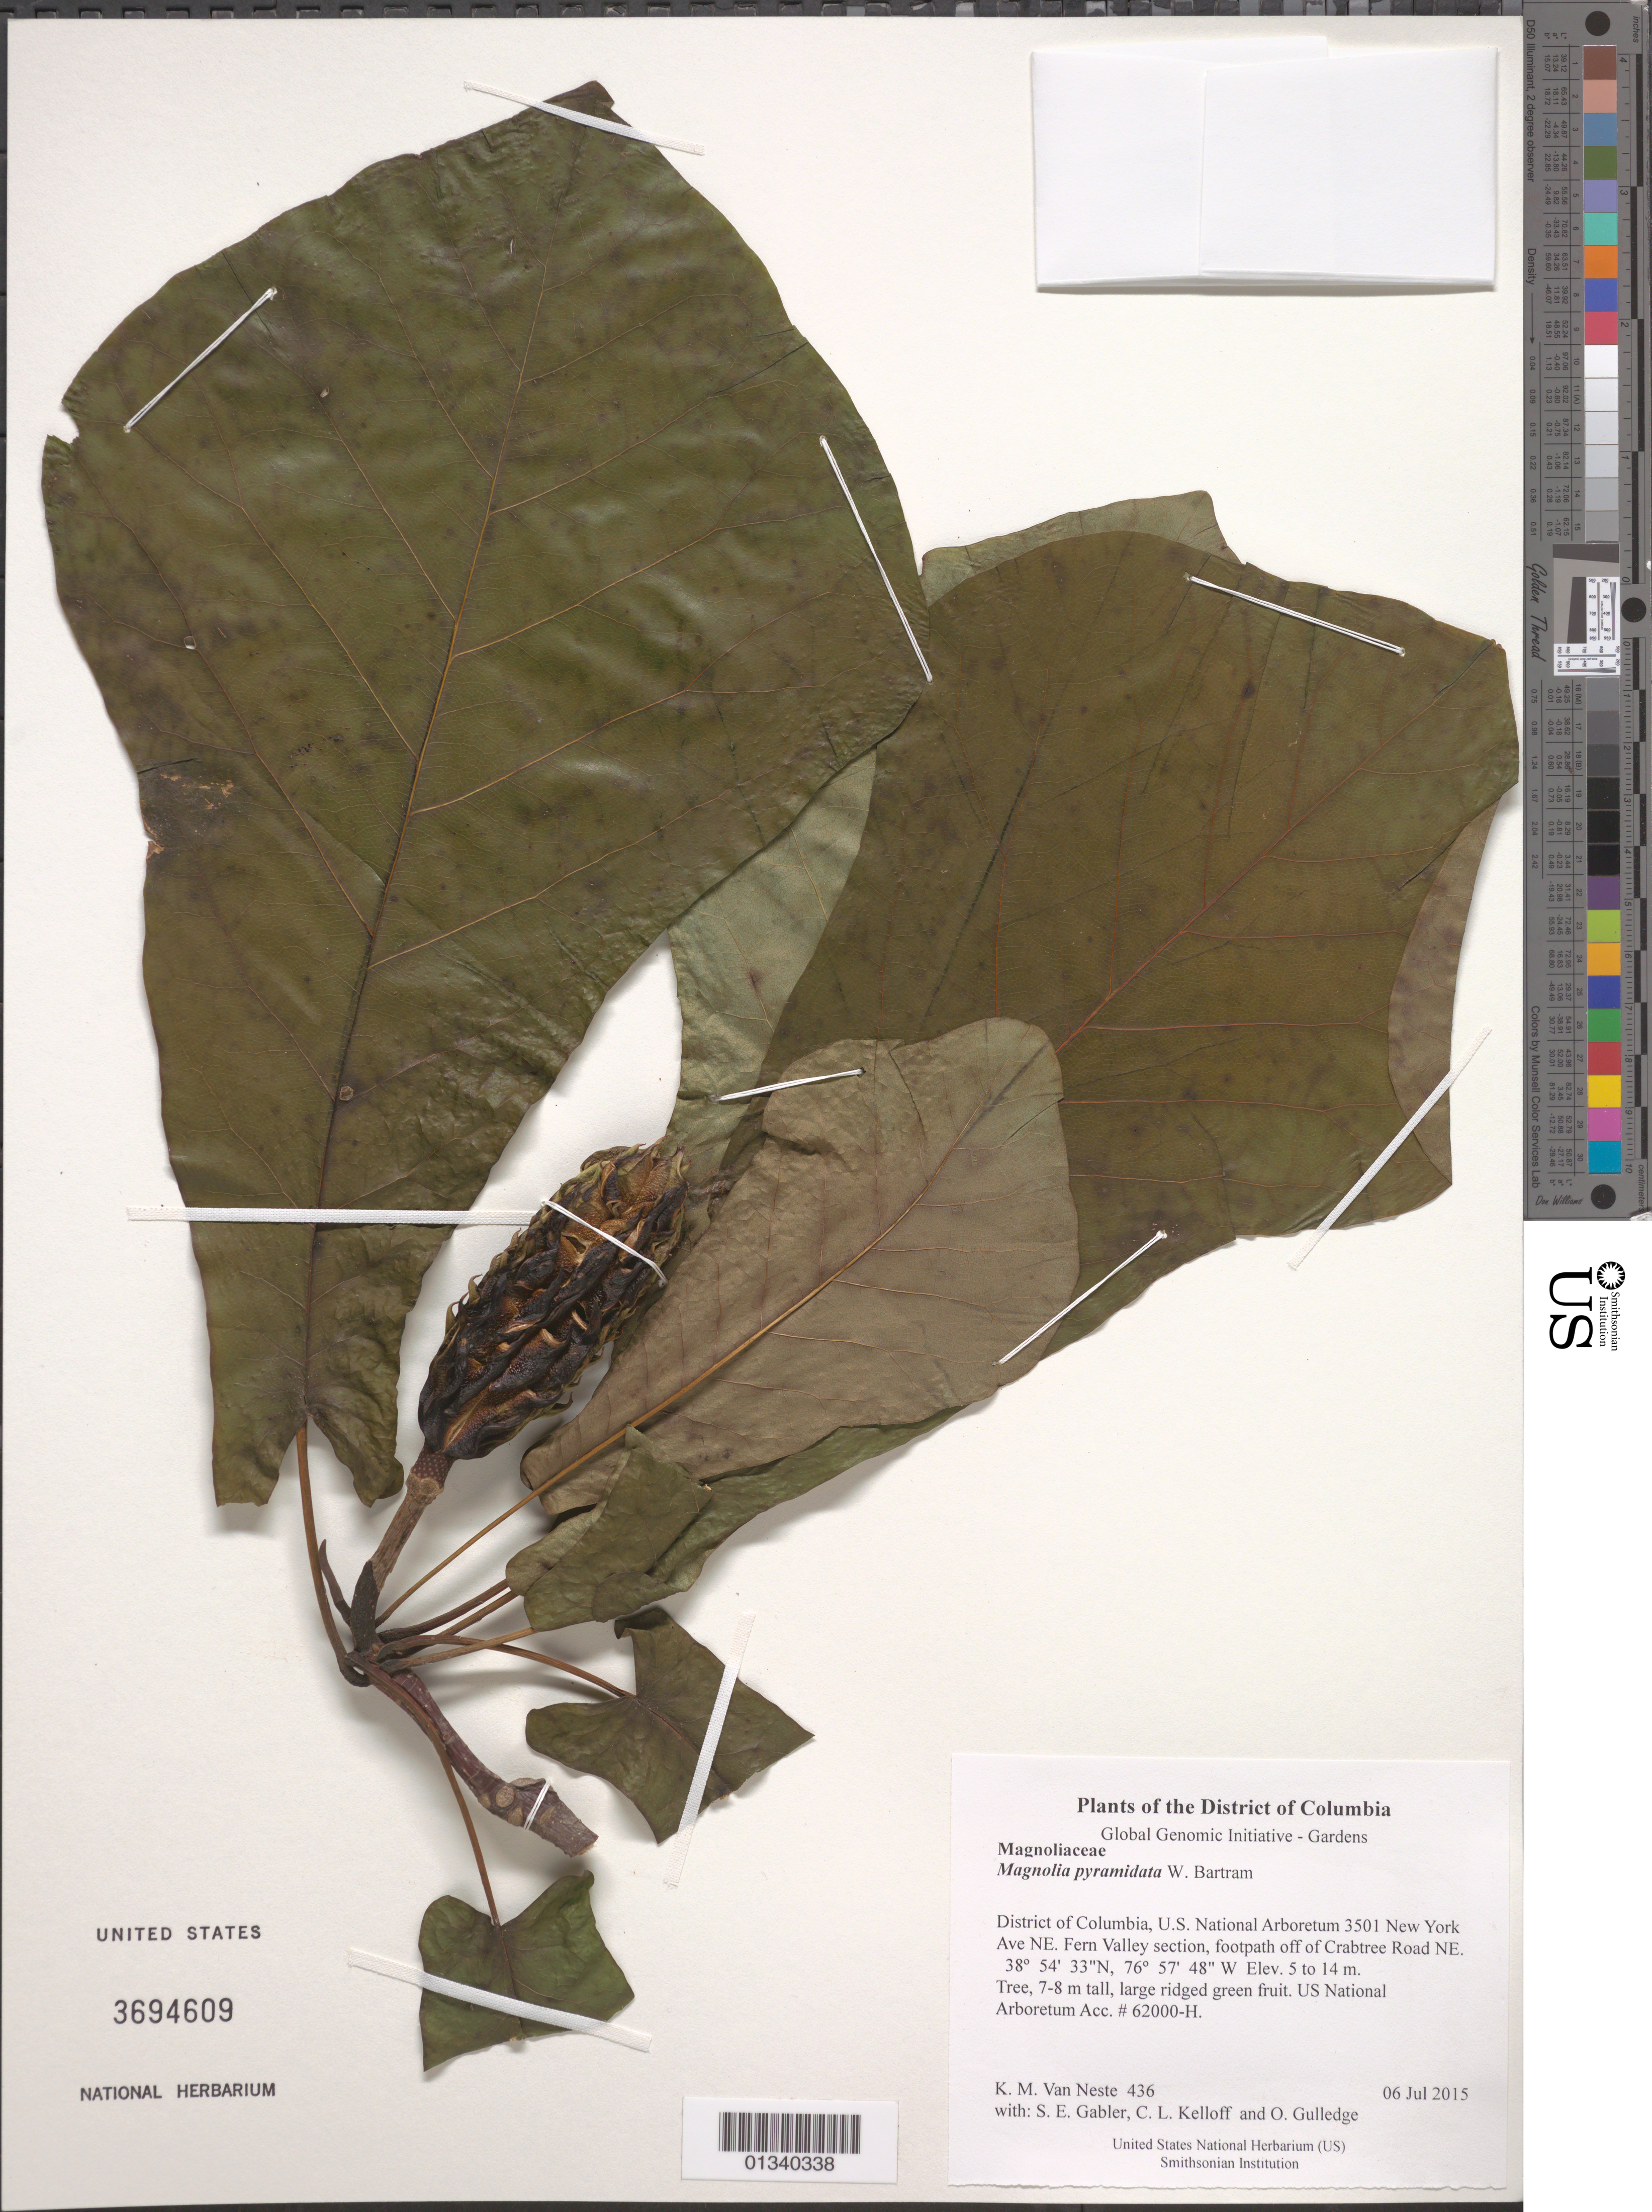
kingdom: Plantae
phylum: Tracheophyta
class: Magnoliopsida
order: Magnoliales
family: Magnoliaceae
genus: Magnolia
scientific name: Magnolia pyramidata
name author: W. Bartram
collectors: K. M. Van Neste, S. E. Gabler, C. L. Kelloff & O. Gulledge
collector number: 436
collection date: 2015-07-06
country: United States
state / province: District of Columbia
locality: U.S. National Arboretum 3501 New York Ave NE. Fern Valley section, footpath off of Crabtree Road NE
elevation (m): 5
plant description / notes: Magnolia pyramidata NATIONAL ARBORETUM PROVENANCE INFO: USNA ACCESSION: 62000 RECEIVED: Magnolia pyramidataplant4/23/1990 PROVENANCE CODE: G FULL PROVENANCE: from a cultivated plant not of known wild origin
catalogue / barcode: US 3694609